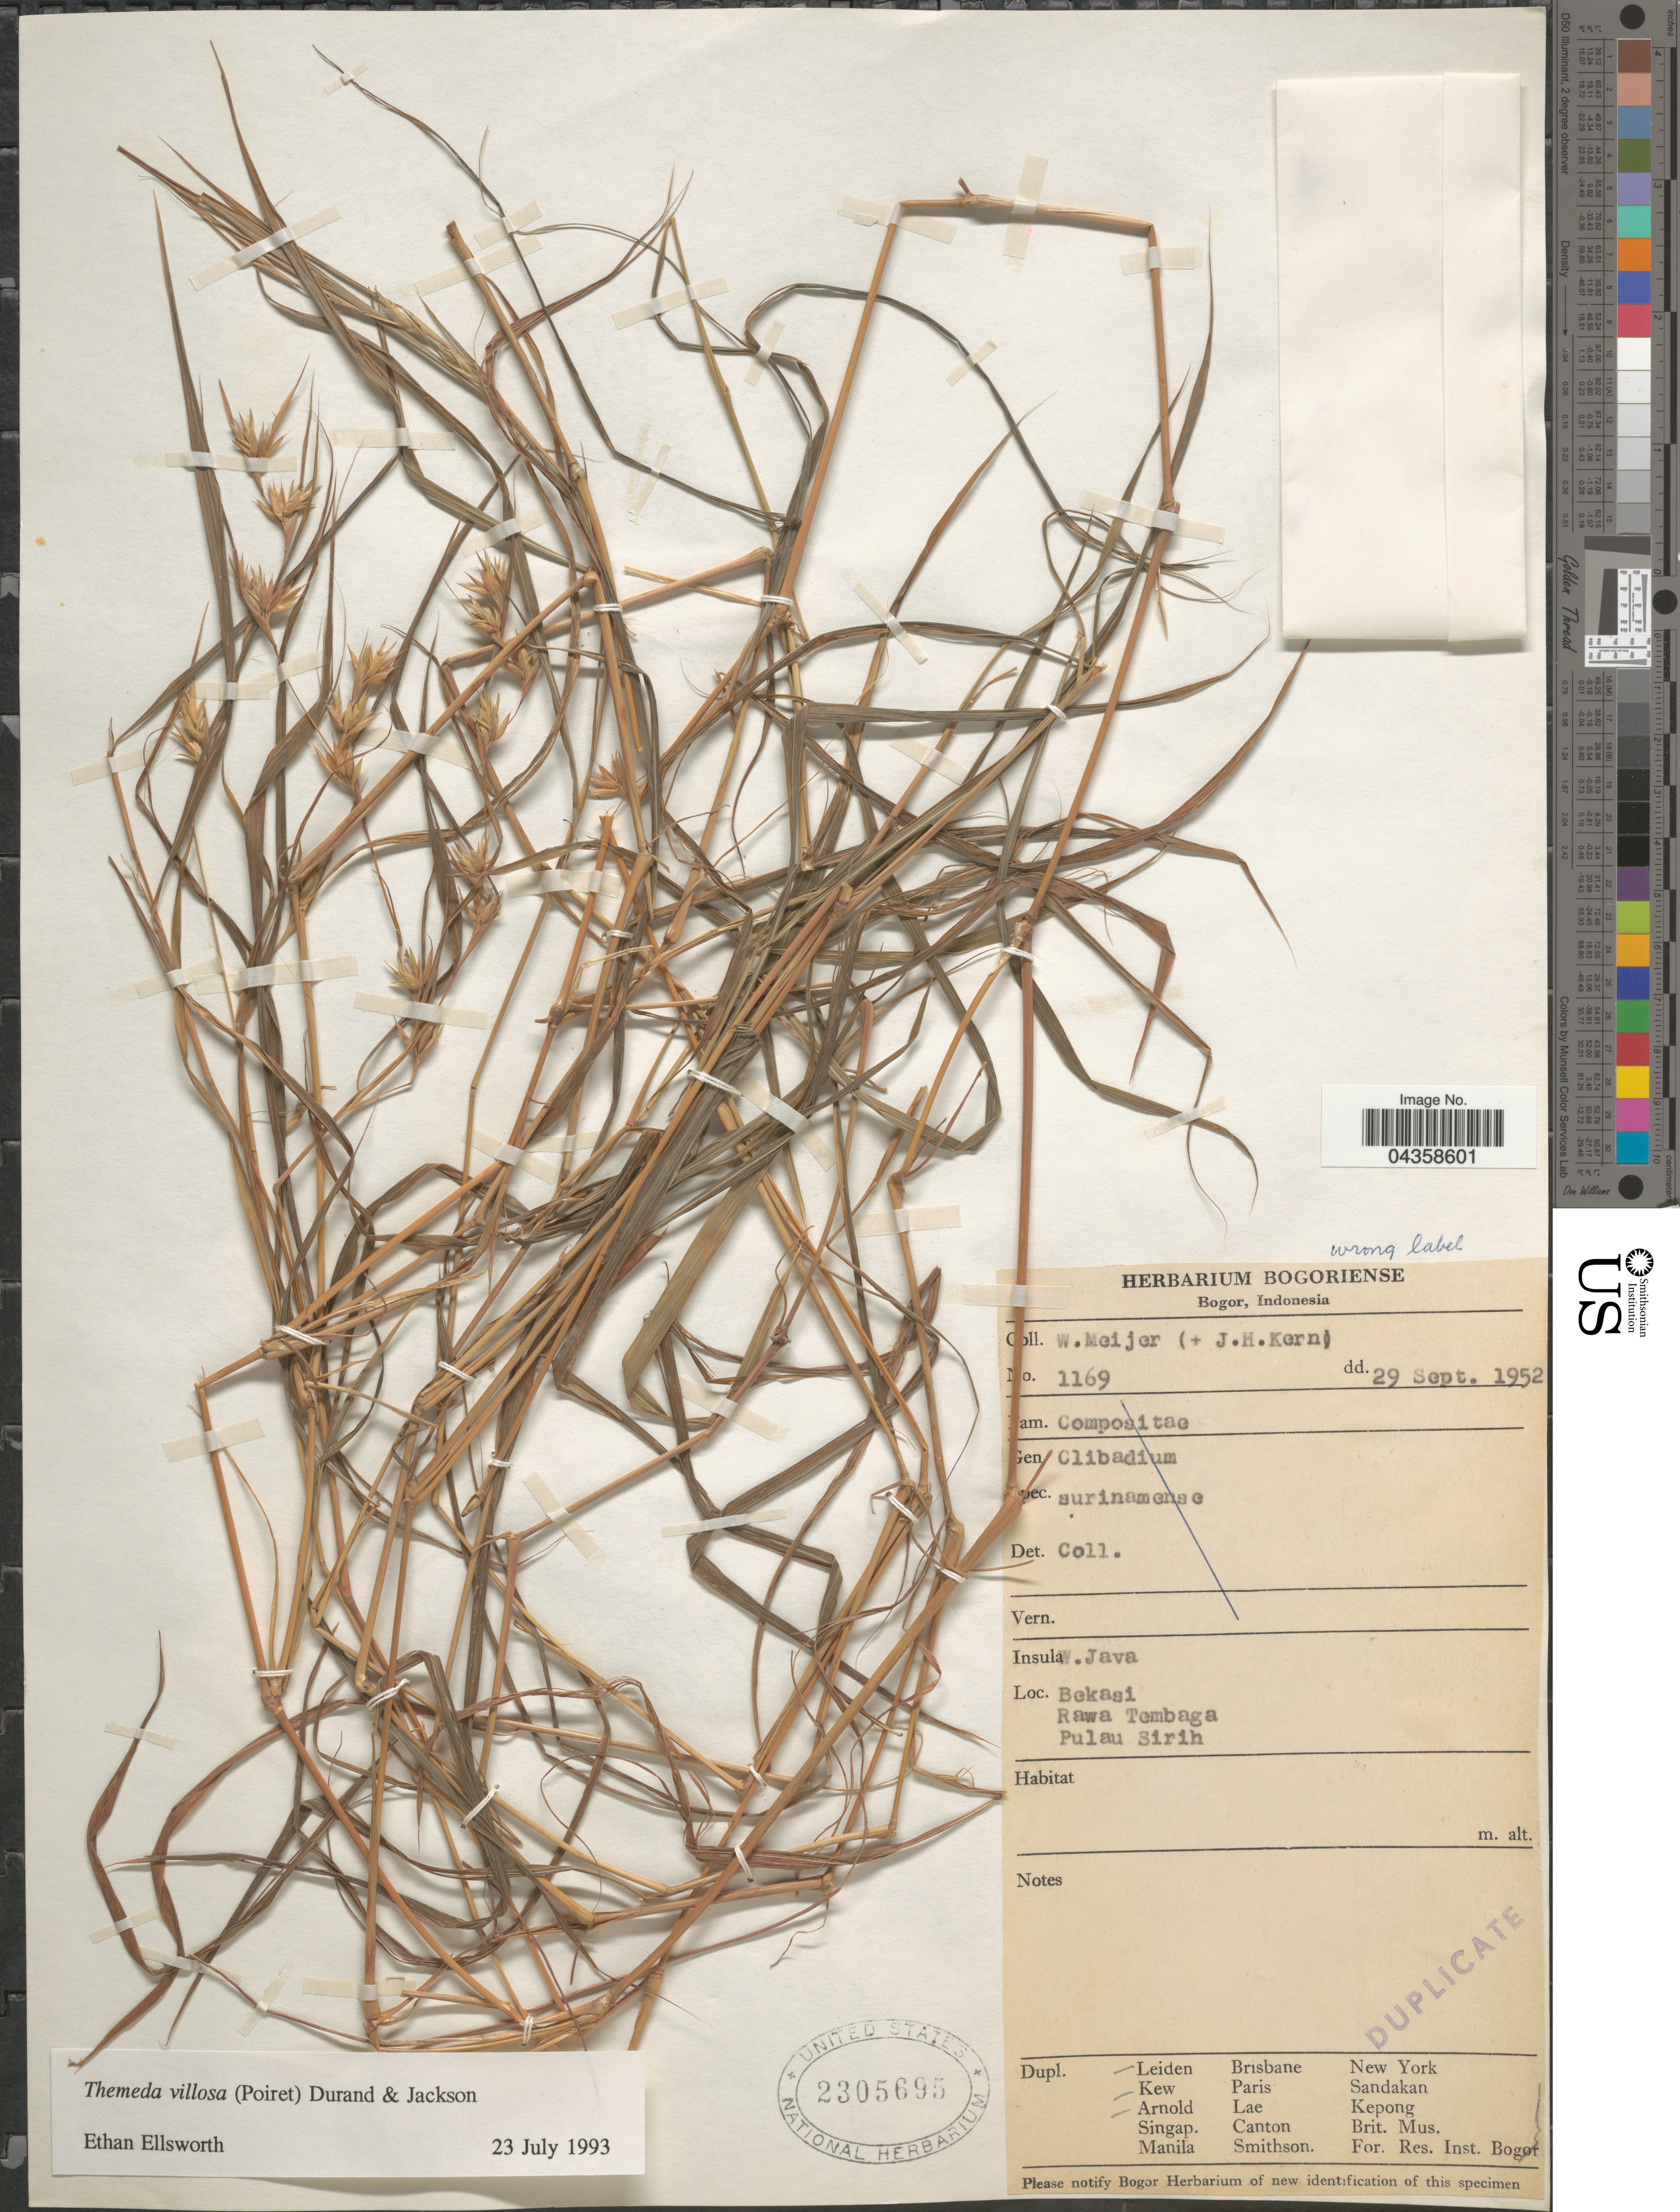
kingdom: Plantae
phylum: Tracheophyta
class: Liliopsida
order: Poales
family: Poaceae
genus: Themeda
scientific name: Themeda villosa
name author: (Lam.) A. Camus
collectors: W. Meijer & J. H. Kern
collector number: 1169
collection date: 1952-09-29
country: Indonesia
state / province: Java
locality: Insula W. Java. Bekasi. Rawa Tembaga. Pulau Sirih.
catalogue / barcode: US 2305695